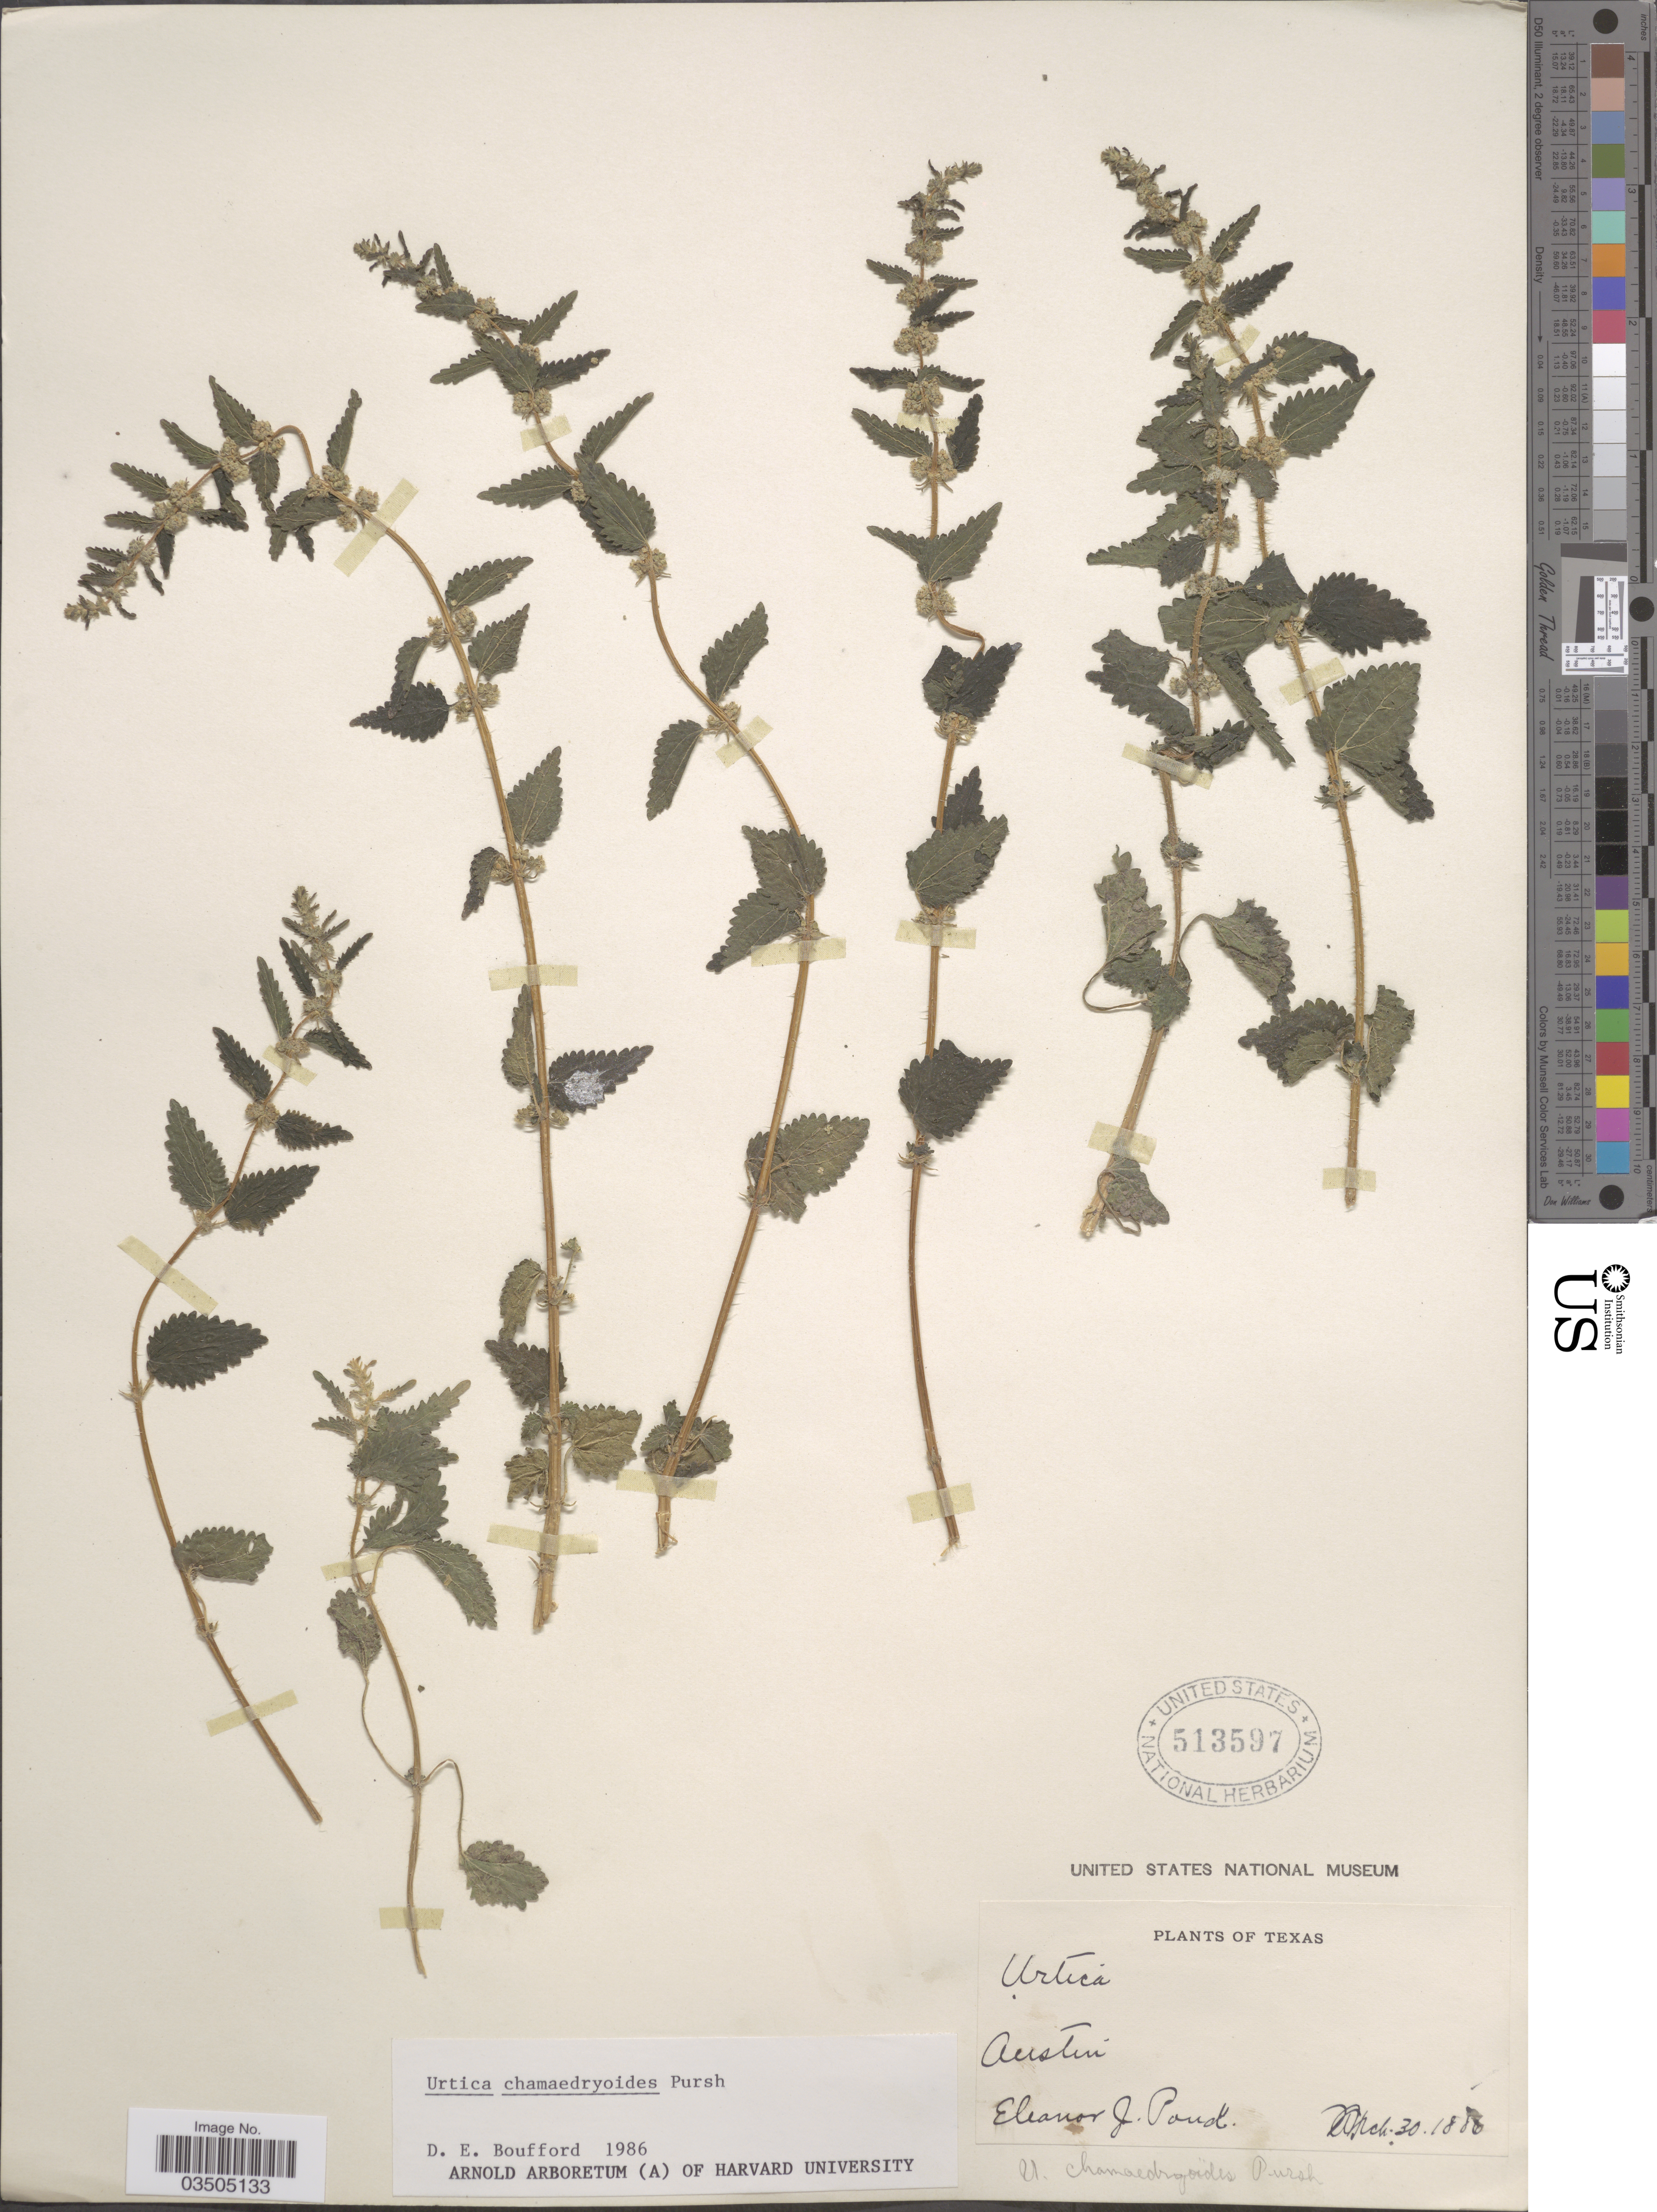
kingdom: Plantae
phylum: Tracheophyta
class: Magnoliopsida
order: Rosales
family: Urticaceae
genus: Urtica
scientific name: Urtica chamaedryoides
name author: Pursh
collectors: E. Pond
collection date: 1886-03-30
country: United States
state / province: Texas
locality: Austin.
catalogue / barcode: US 513597